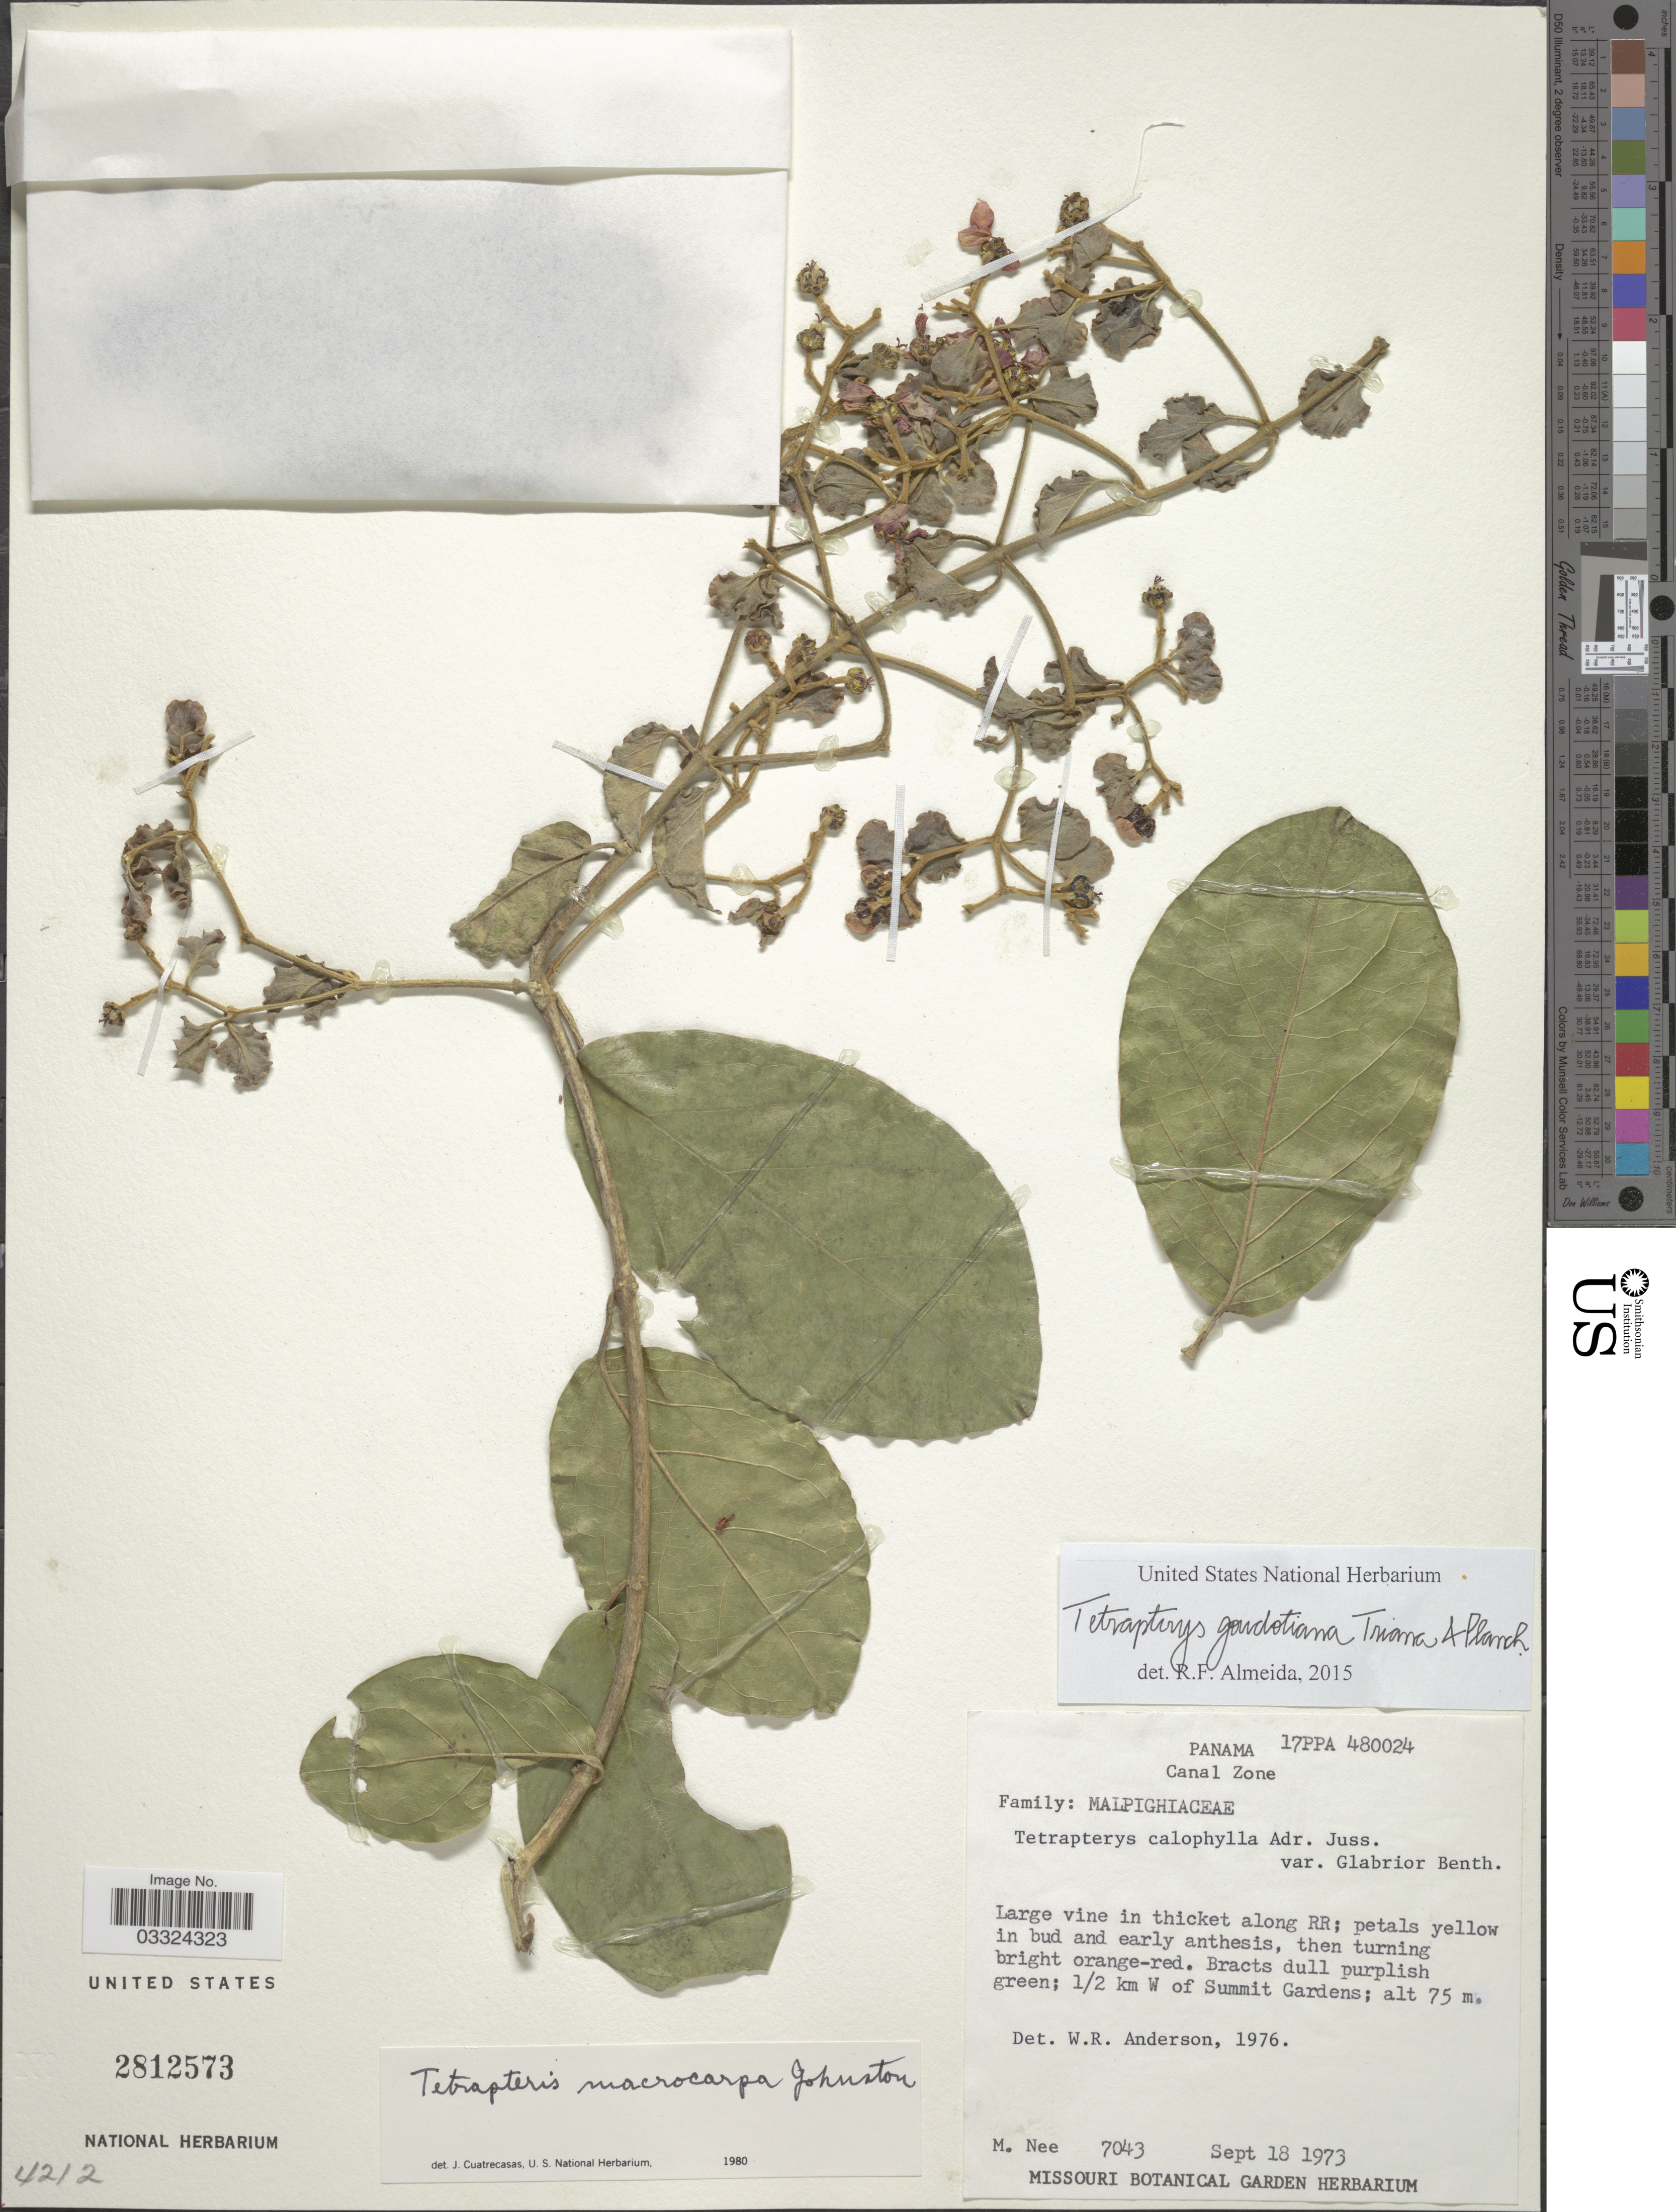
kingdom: Plantae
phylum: Tracheophyta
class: Magnoliopsida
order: Malpighiales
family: Malpighiaceae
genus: Tetrapterys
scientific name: Tetrapterys goudotiana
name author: Triana & Planch.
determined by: De Almeida, R. F., (HUEFS), Universidade Estadual de Feira de Santana (BRAZIL)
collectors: M. Nee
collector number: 7043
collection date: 1973-09-18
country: Panama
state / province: Colón / Panamá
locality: Canal Zone. Along RR. 1/2 km W of Summit Gardens.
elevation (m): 75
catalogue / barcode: US 2812573